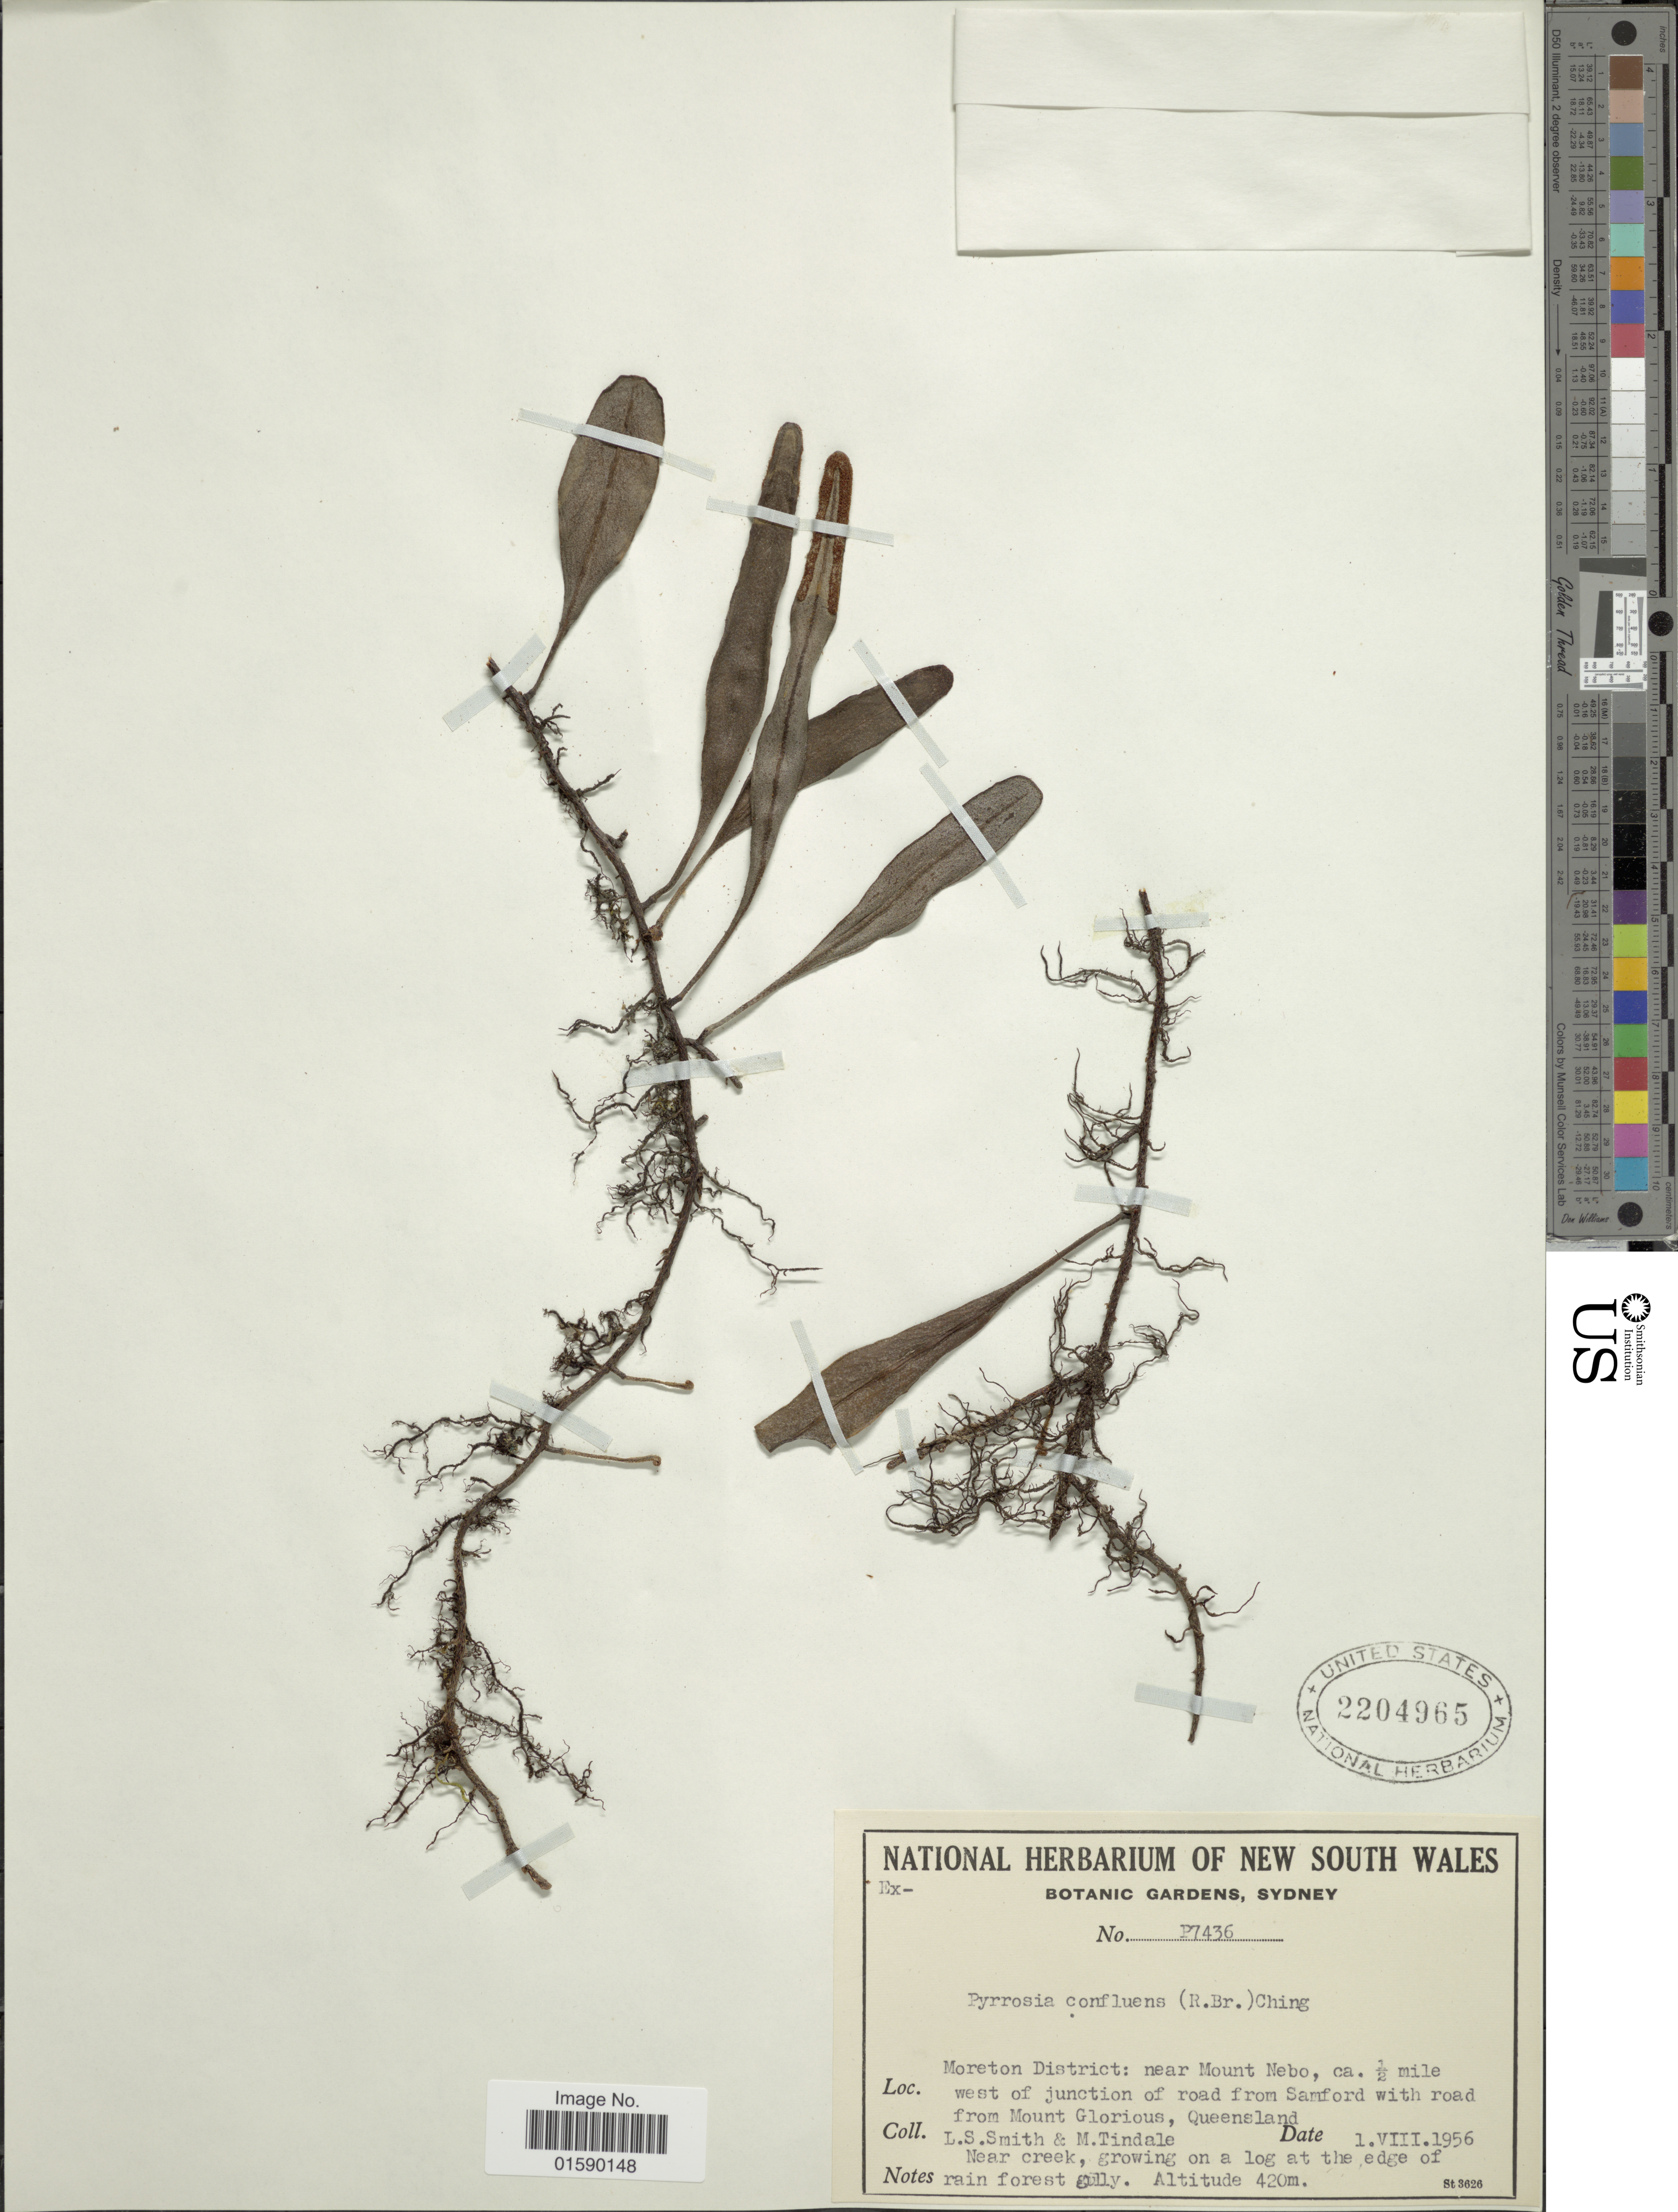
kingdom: Plantae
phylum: Tracheophyta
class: Polypodiopsida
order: Polypodiales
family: Polypodiaceae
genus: Pyrrosia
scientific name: Pyrrosia confluens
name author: (R. Br.) Ching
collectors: L. Smith & M. D. Tindale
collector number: P7436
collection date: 1956-08-01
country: Australia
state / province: Queensland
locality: Moreton District: near Mount Nebo, ca. ½ mile west of junction of road from Samford with road from Mount Glorious, Queensland.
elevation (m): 420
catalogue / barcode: US 2204965